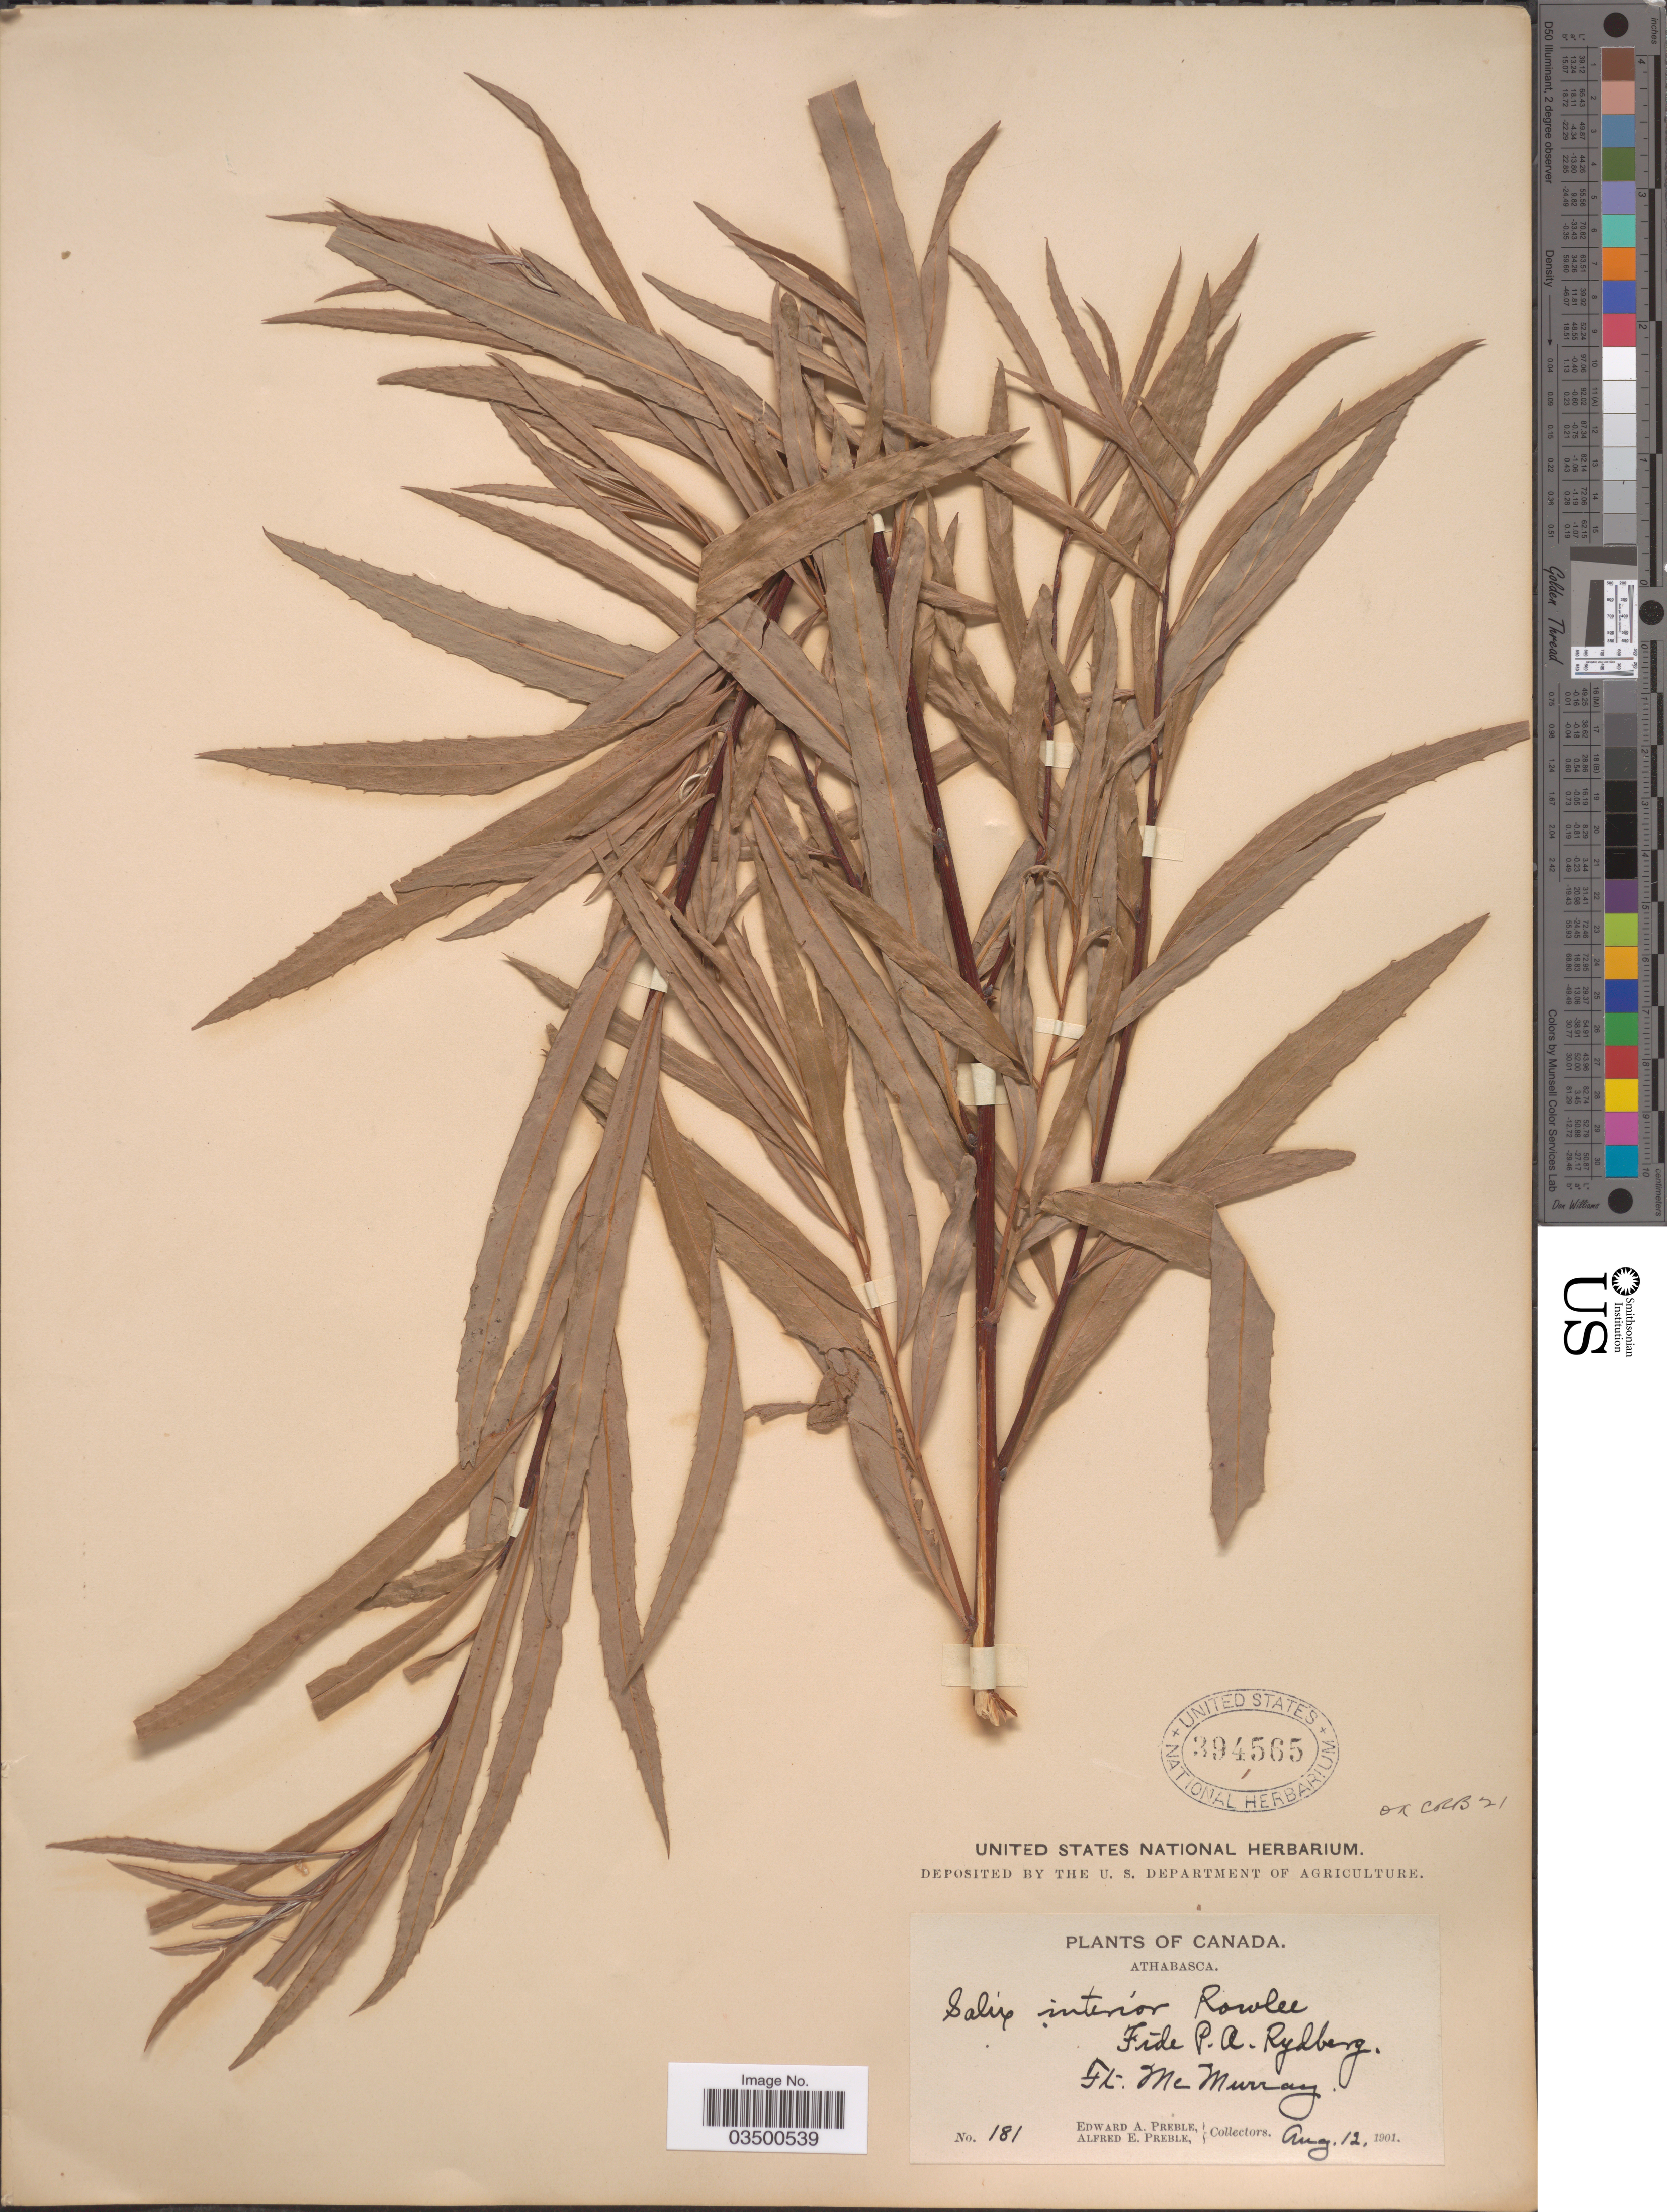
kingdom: Plantae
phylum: Tracheophyta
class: Magnoliopsida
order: Malpighiales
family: Salicaceae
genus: Salix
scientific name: Salix interior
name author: Rowlee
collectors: E. Preble & A. Preble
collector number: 181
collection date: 1901-08-12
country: Canada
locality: Athabasca. Ft. McMurray.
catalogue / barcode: US 394565